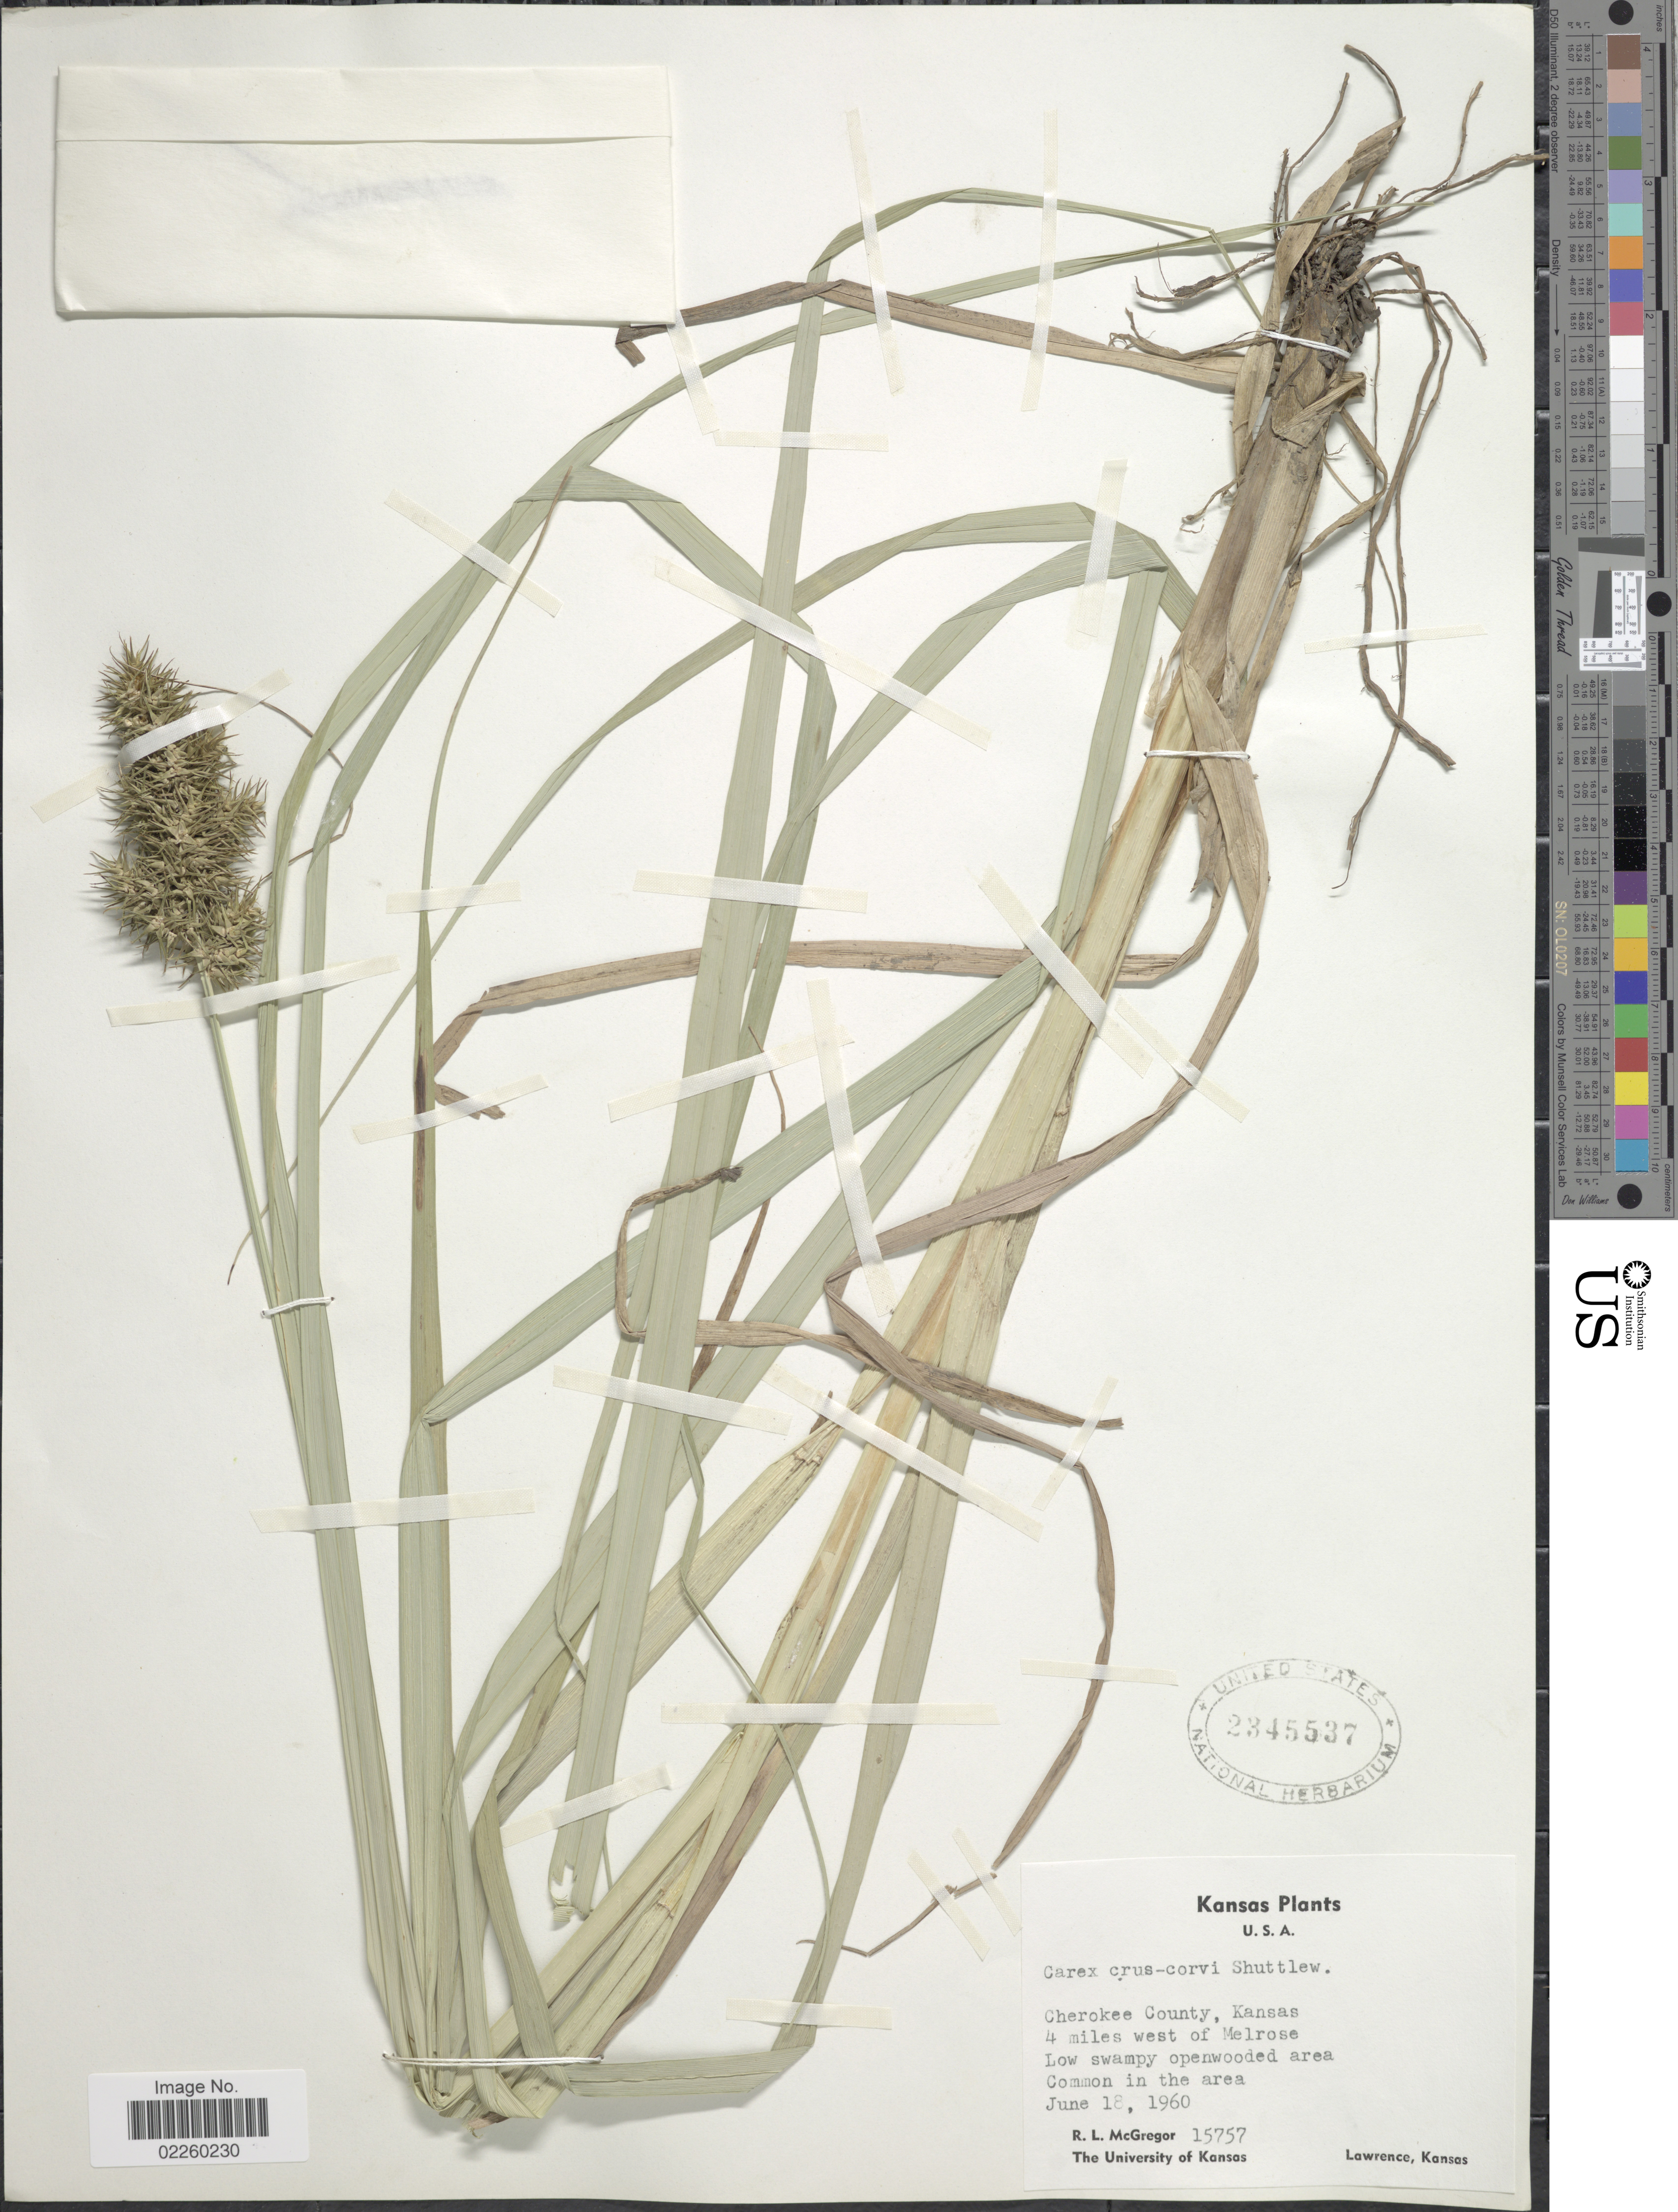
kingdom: Plantae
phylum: Tracheophyta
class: Liliopsida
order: Poales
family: Cyperaceae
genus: Carex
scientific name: Carex crus-corvi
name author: Shuttlew. ex Kunze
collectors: R. McGregor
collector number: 15757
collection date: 1960-06-18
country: United States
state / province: Kansas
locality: Cherokee County, Kansas, 4 miles west of Melrose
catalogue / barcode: US 5345537